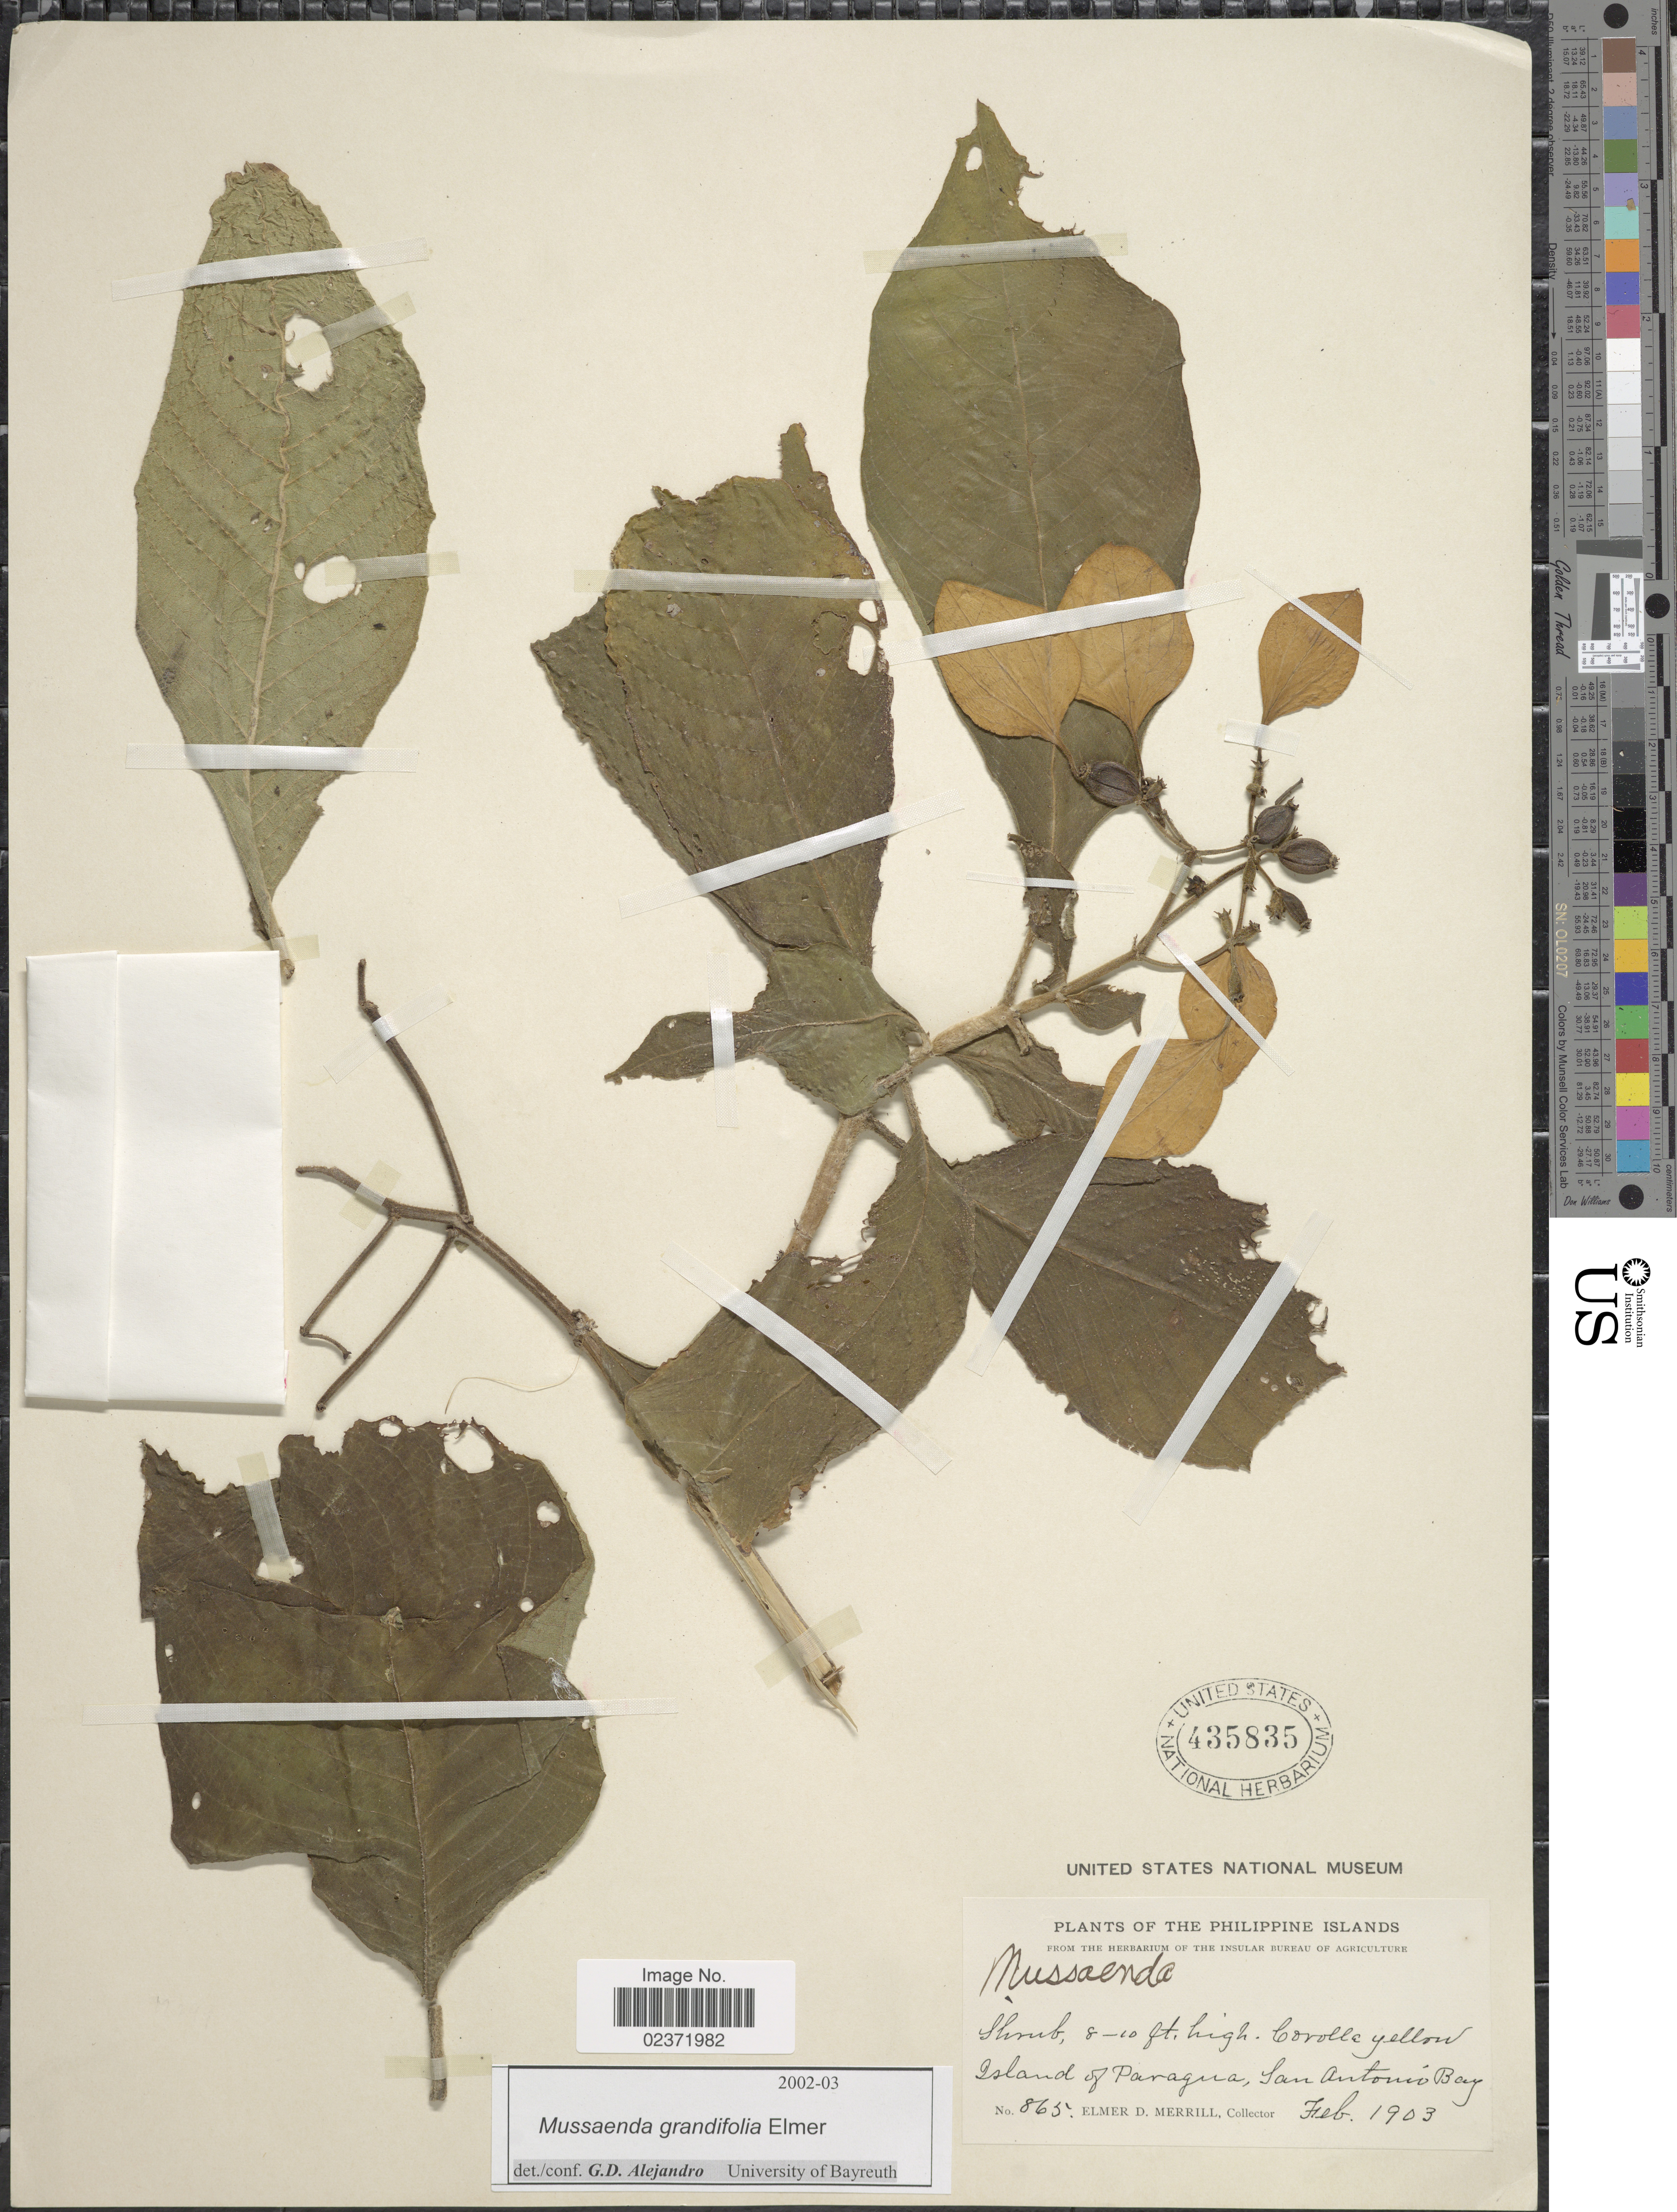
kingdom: Plantae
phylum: Tracheophyta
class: Magnoliopsida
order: Gentianales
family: Rubiaceae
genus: Mussaenda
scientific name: Mussaenda grandifolia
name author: Elmer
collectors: E. D. Merrill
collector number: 865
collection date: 1903-02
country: Philippines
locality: Island of Paragua, San Antonio Bay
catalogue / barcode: US 435835